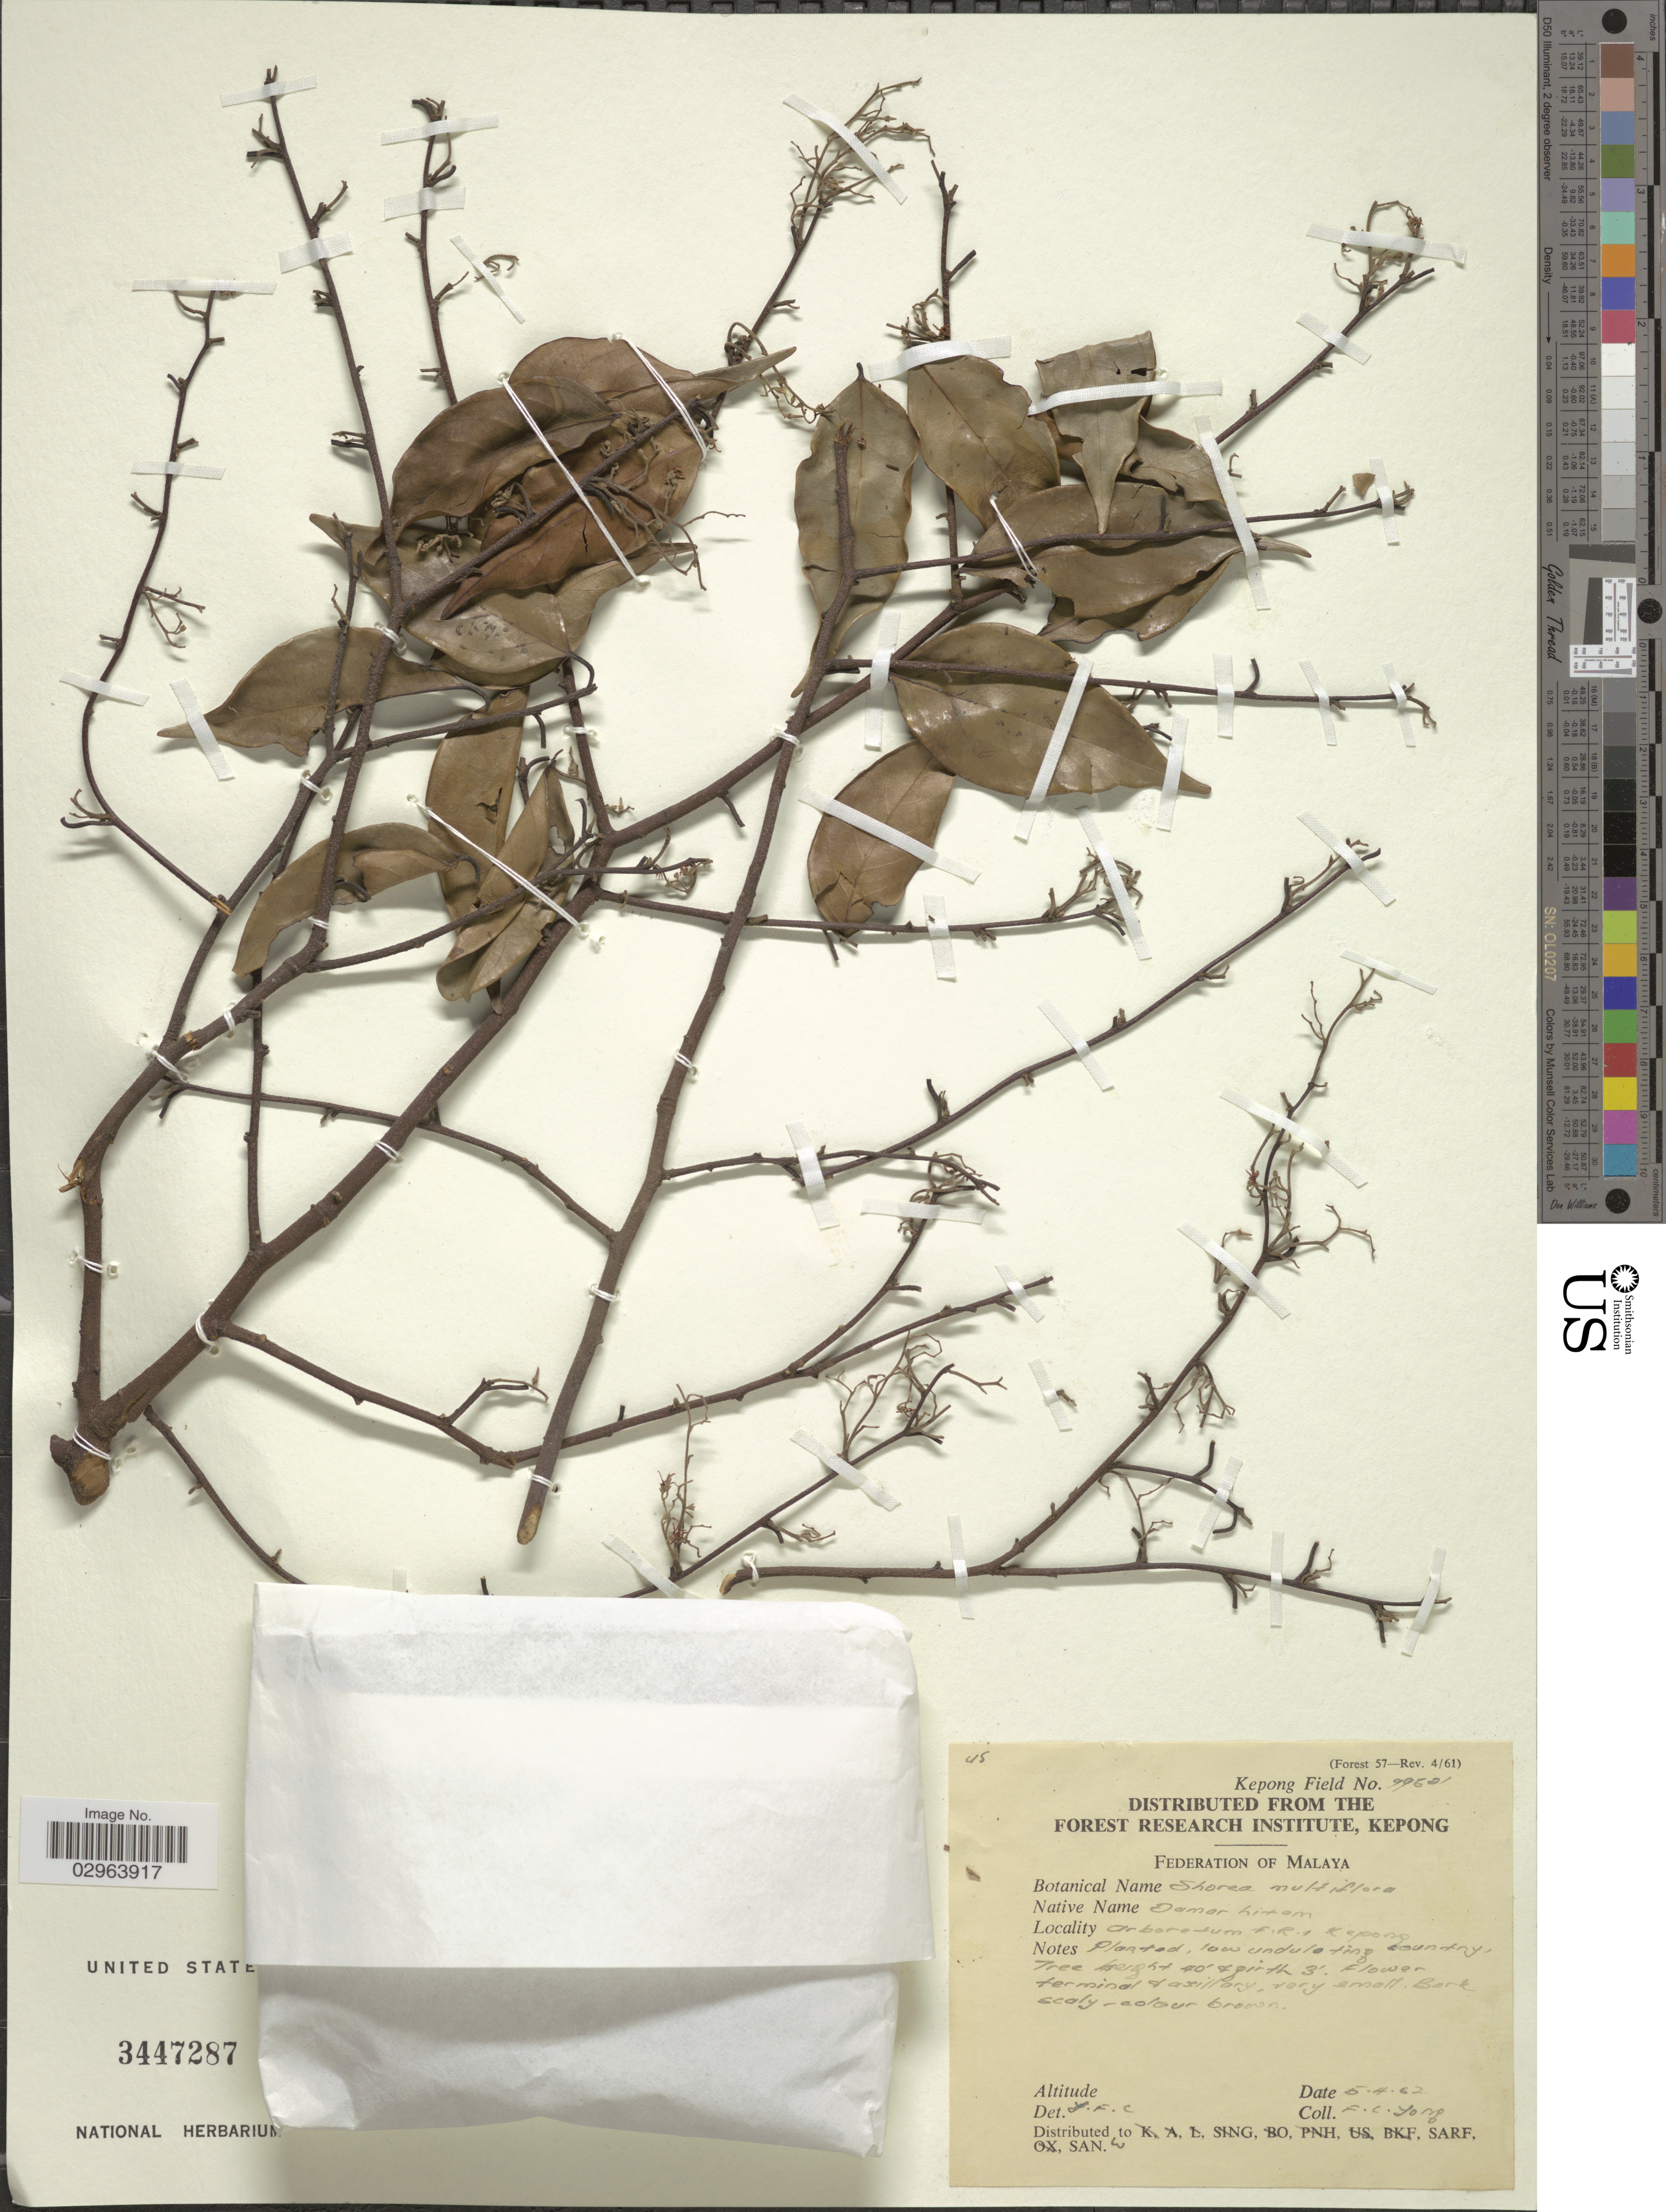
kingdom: Plantae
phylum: Tracheophyta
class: Magnoliopsida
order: Malvales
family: Dipterocarpaceae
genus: Richetia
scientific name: Richetia multiflora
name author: (Burck) P.S. Ashton & J. Heck.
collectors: F. Yong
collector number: Kepong Field 99521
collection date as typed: Transcribed d/m/y: 5/4/62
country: Malaysia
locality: Arboretum. F.R.I. Kepong, Federation of Malaya.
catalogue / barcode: US 3447287